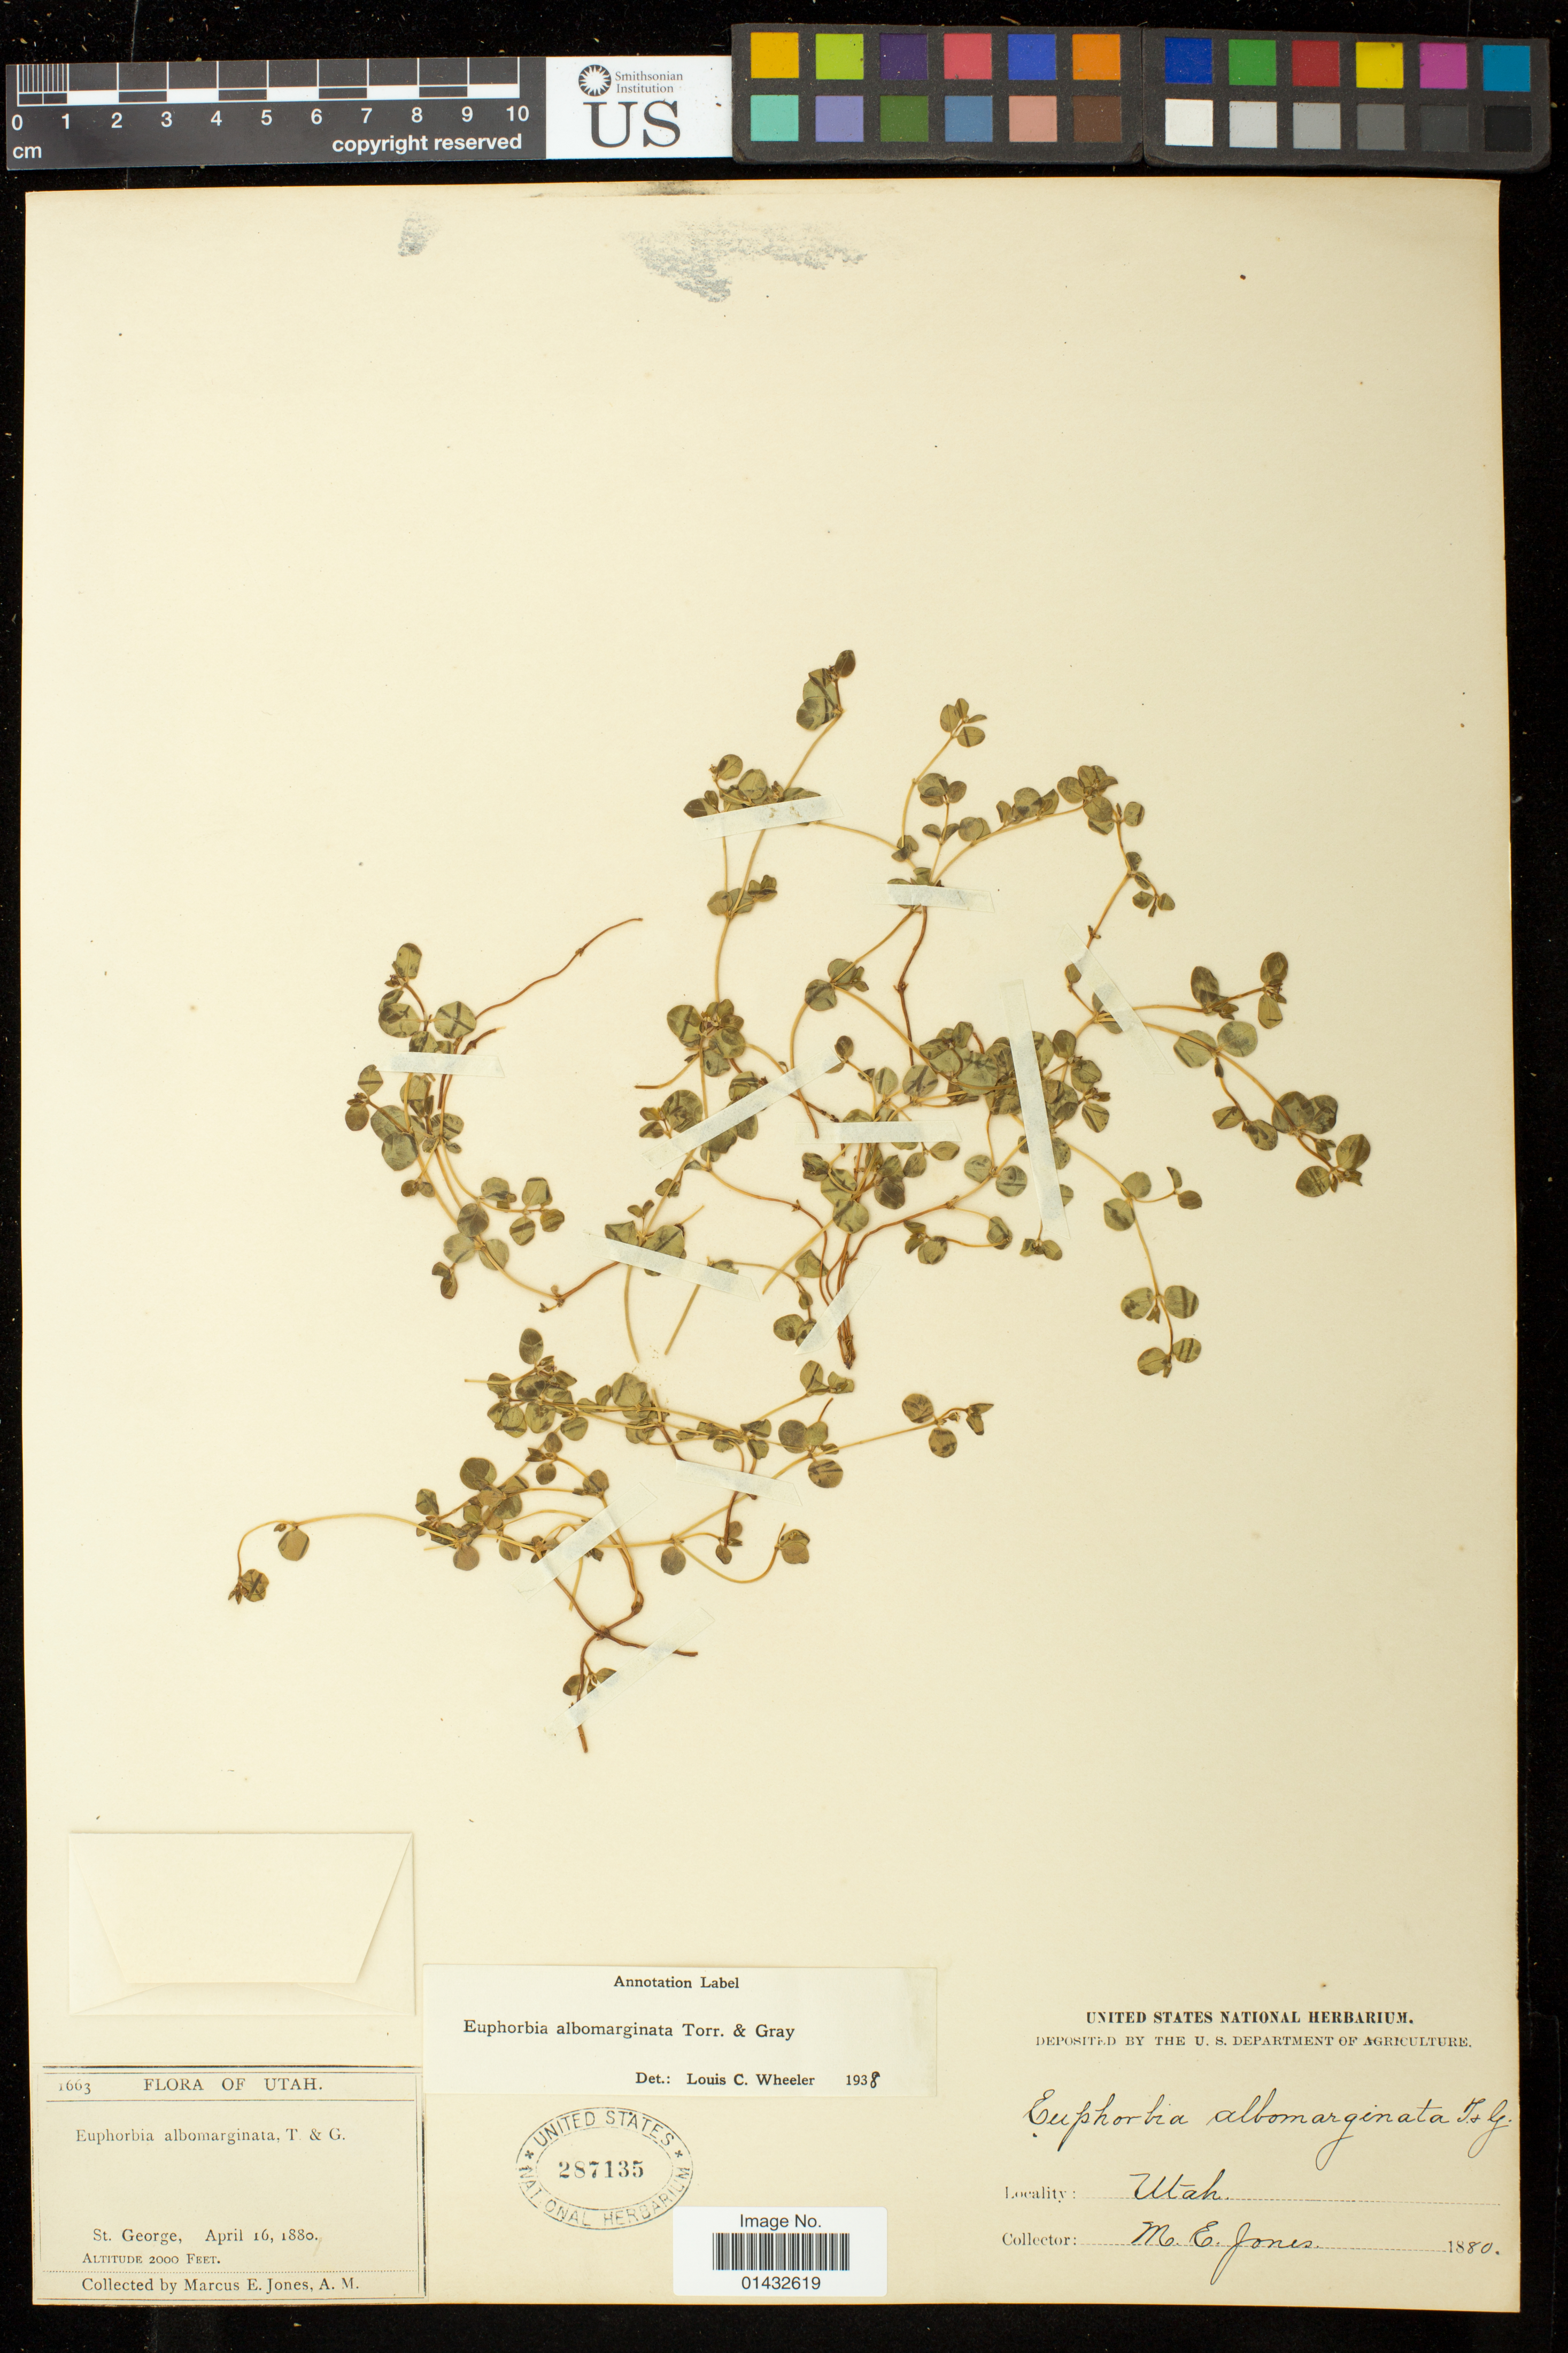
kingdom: Plantae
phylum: Tracheophyta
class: Magnoliopsida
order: Malpighiales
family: Euphorbiaceae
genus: Euphorbia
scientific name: Euphorbia albomarginata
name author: Torr. & A. Gray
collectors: M. E. Jones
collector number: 1663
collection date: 1880-04-16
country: United States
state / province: Utah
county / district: Washington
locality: St. George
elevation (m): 610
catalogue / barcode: US 287135